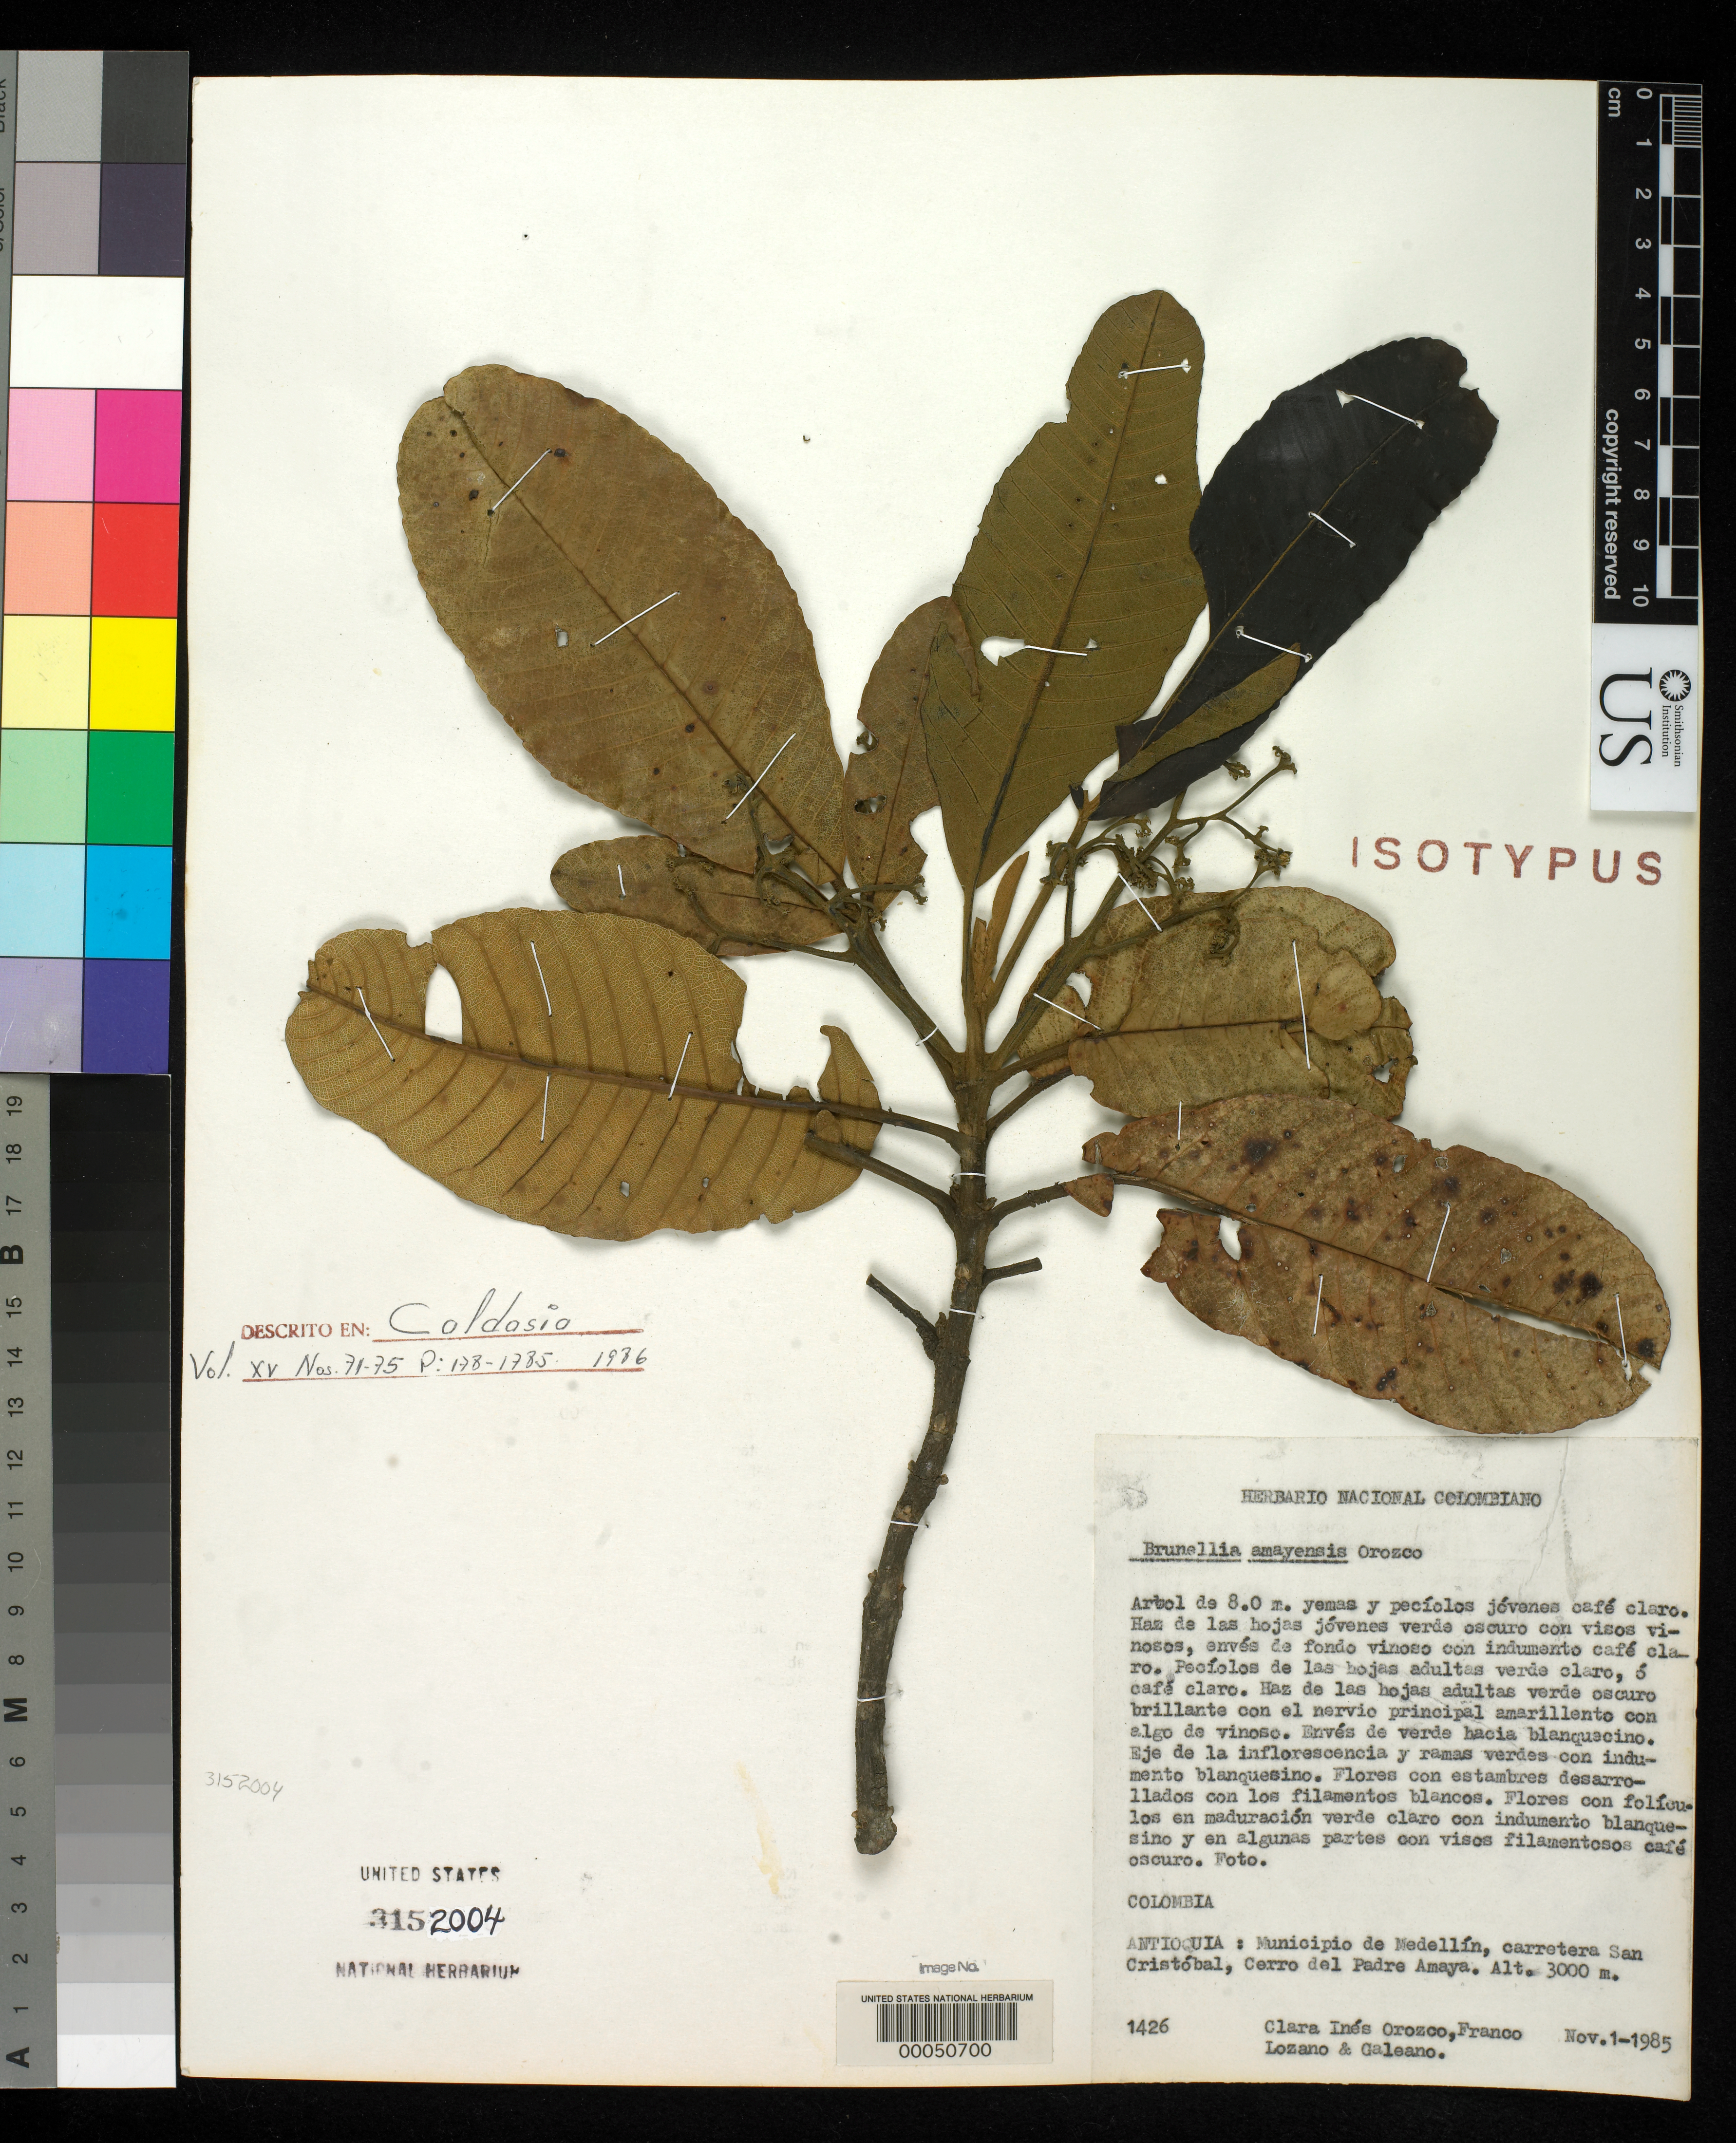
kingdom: Plantae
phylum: Tracheophyta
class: Magnoliopsida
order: Oxalidales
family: Brunelliaceae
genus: Brunellia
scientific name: Brunellia amayensis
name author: C.I. Orozco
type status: Isotype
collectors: C. I. Orozco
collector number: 1426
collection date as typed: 01 Nov 1985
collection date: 1985-11-01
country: Colombia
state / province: Antioquia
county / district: Medellín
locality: Carretera San Cristobal, Cerro del Padre Amaya.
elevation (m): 3000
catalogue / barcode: US 3152004